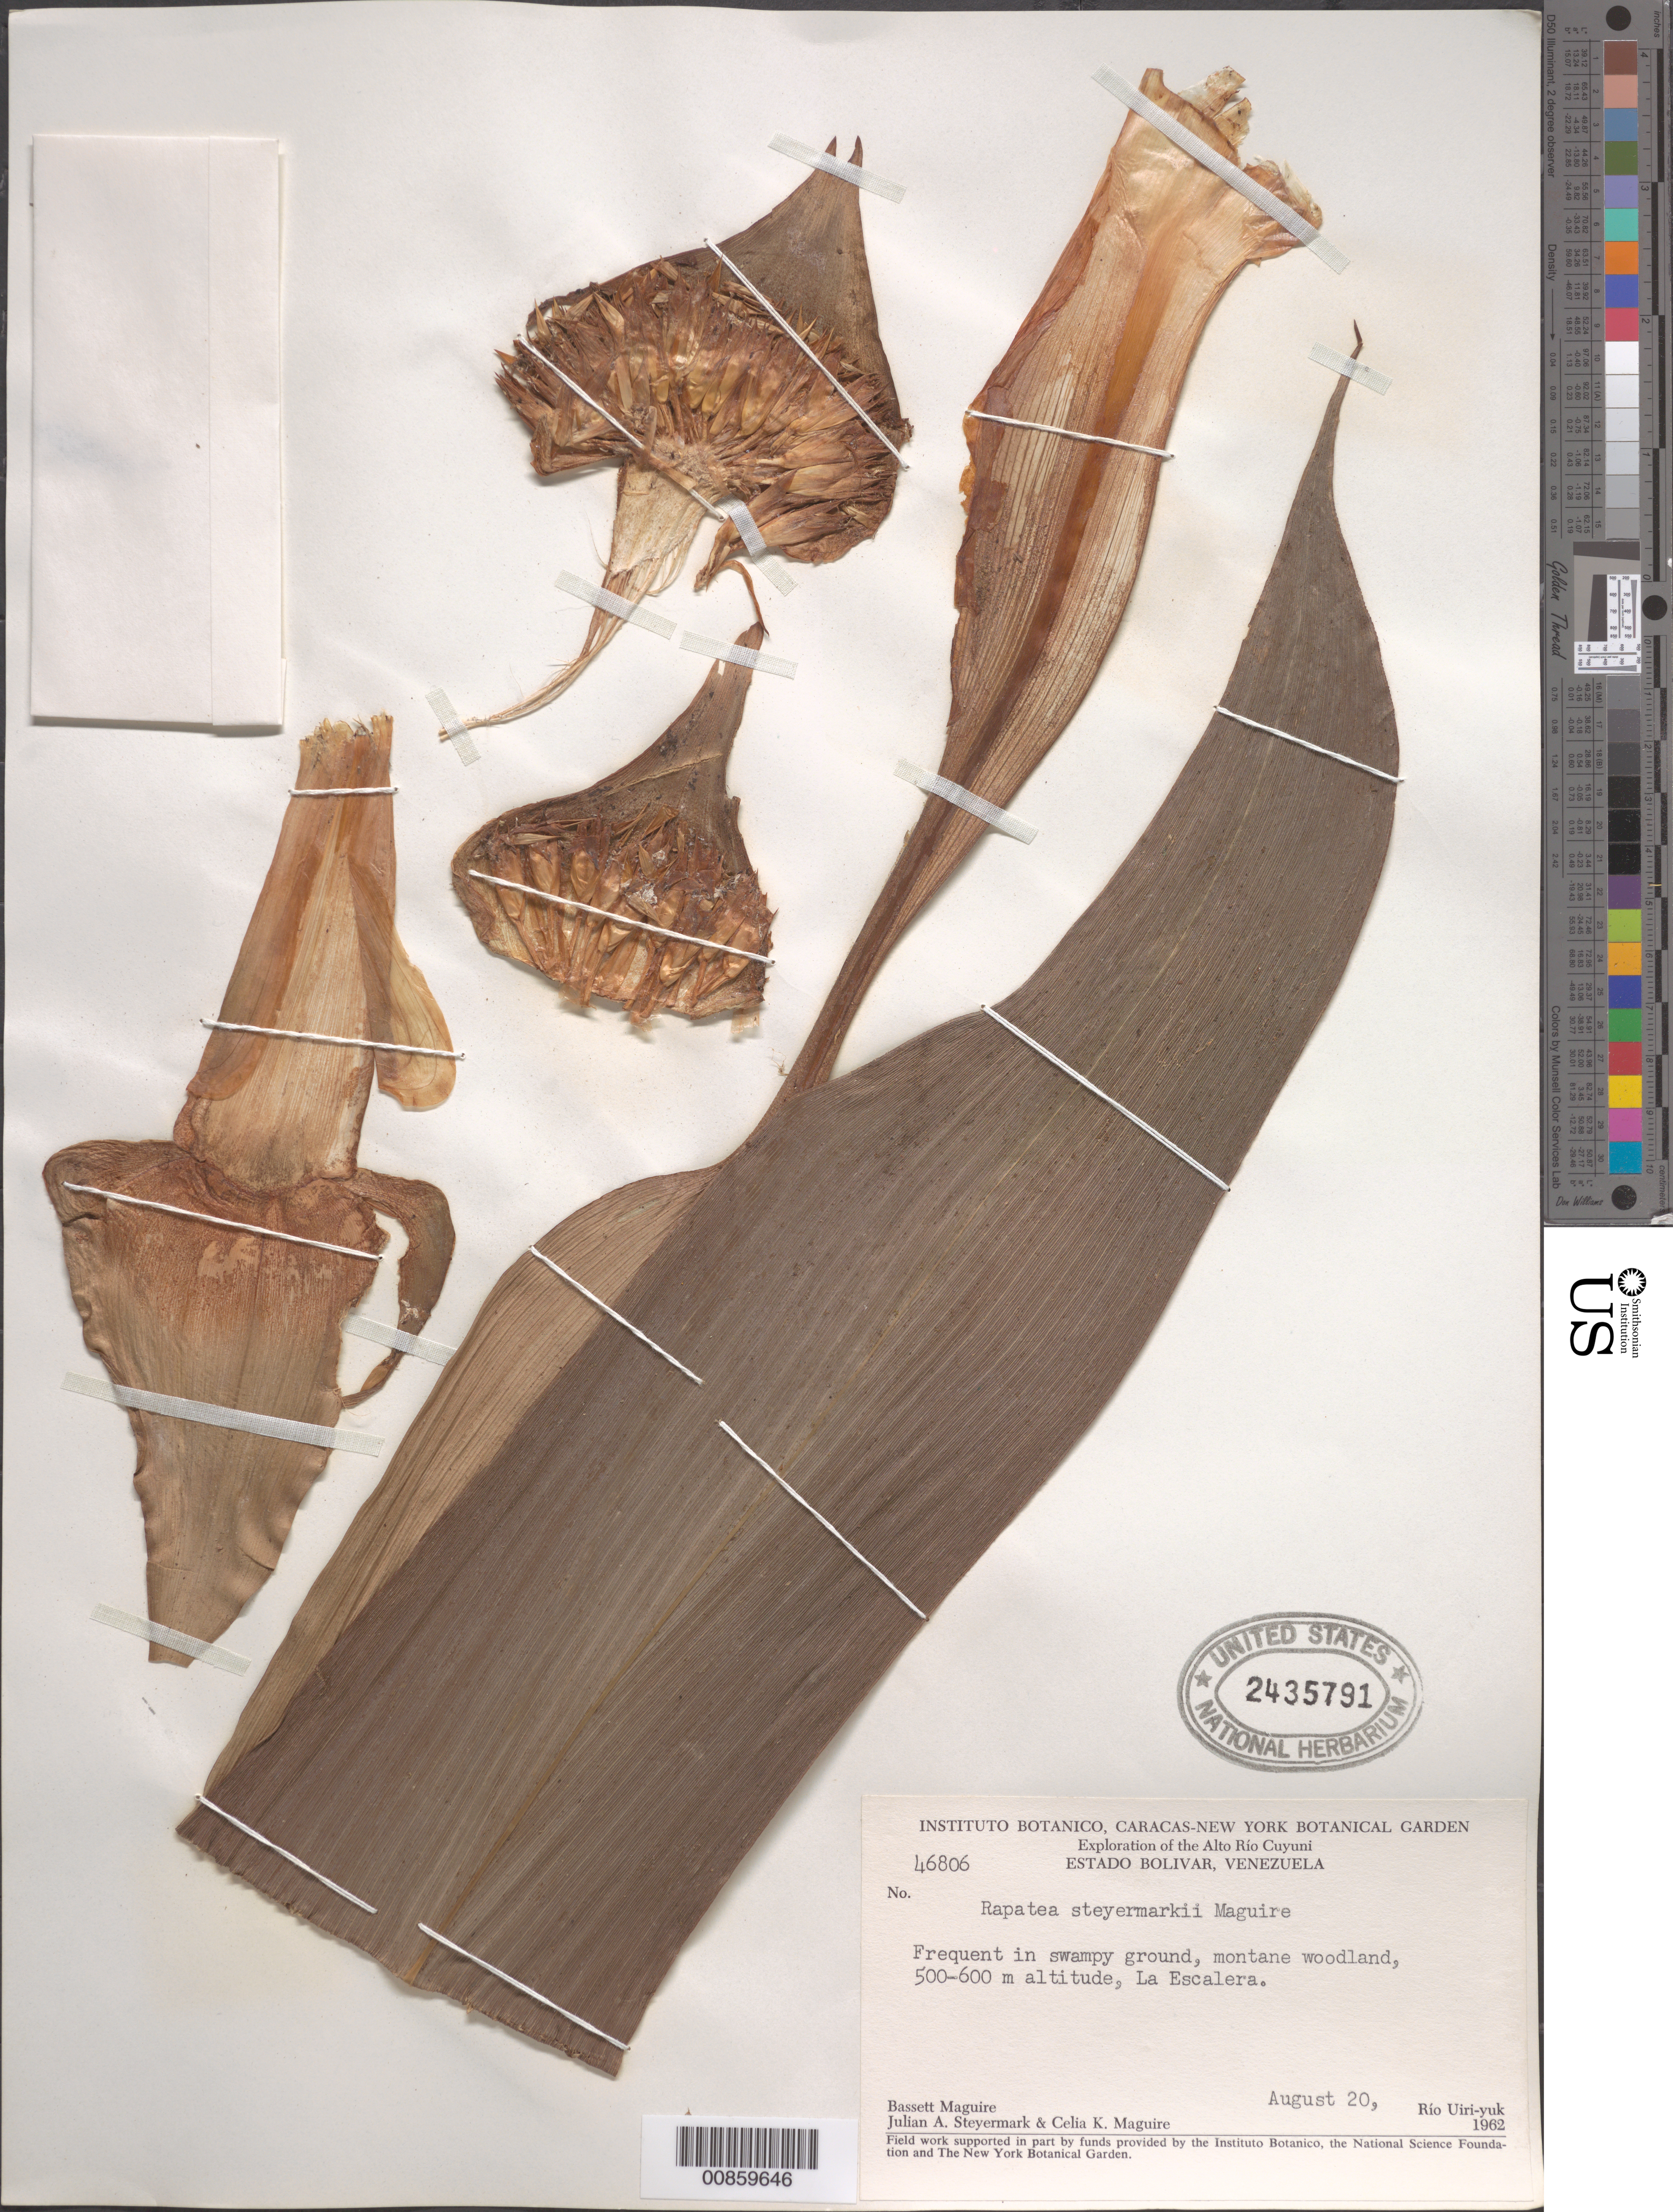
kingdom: Plantae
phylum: Tracheophyta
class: Liliopsida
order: Poales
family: Rapateaceae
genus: Rapatea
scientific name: Rapatea steyermarkii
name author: Maguire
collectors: B. Maguire, J. Steyermark & C. K. Maguire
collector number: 46806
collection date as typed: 20-Aug-62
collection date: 1962-08-20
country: Venezuela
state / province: Bolívar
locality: Alto Río Cuyuni, Río Uiri-yuk, La Escalera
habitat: Swampy ground in montane woodland.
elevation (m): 500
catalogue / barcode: US 2435791